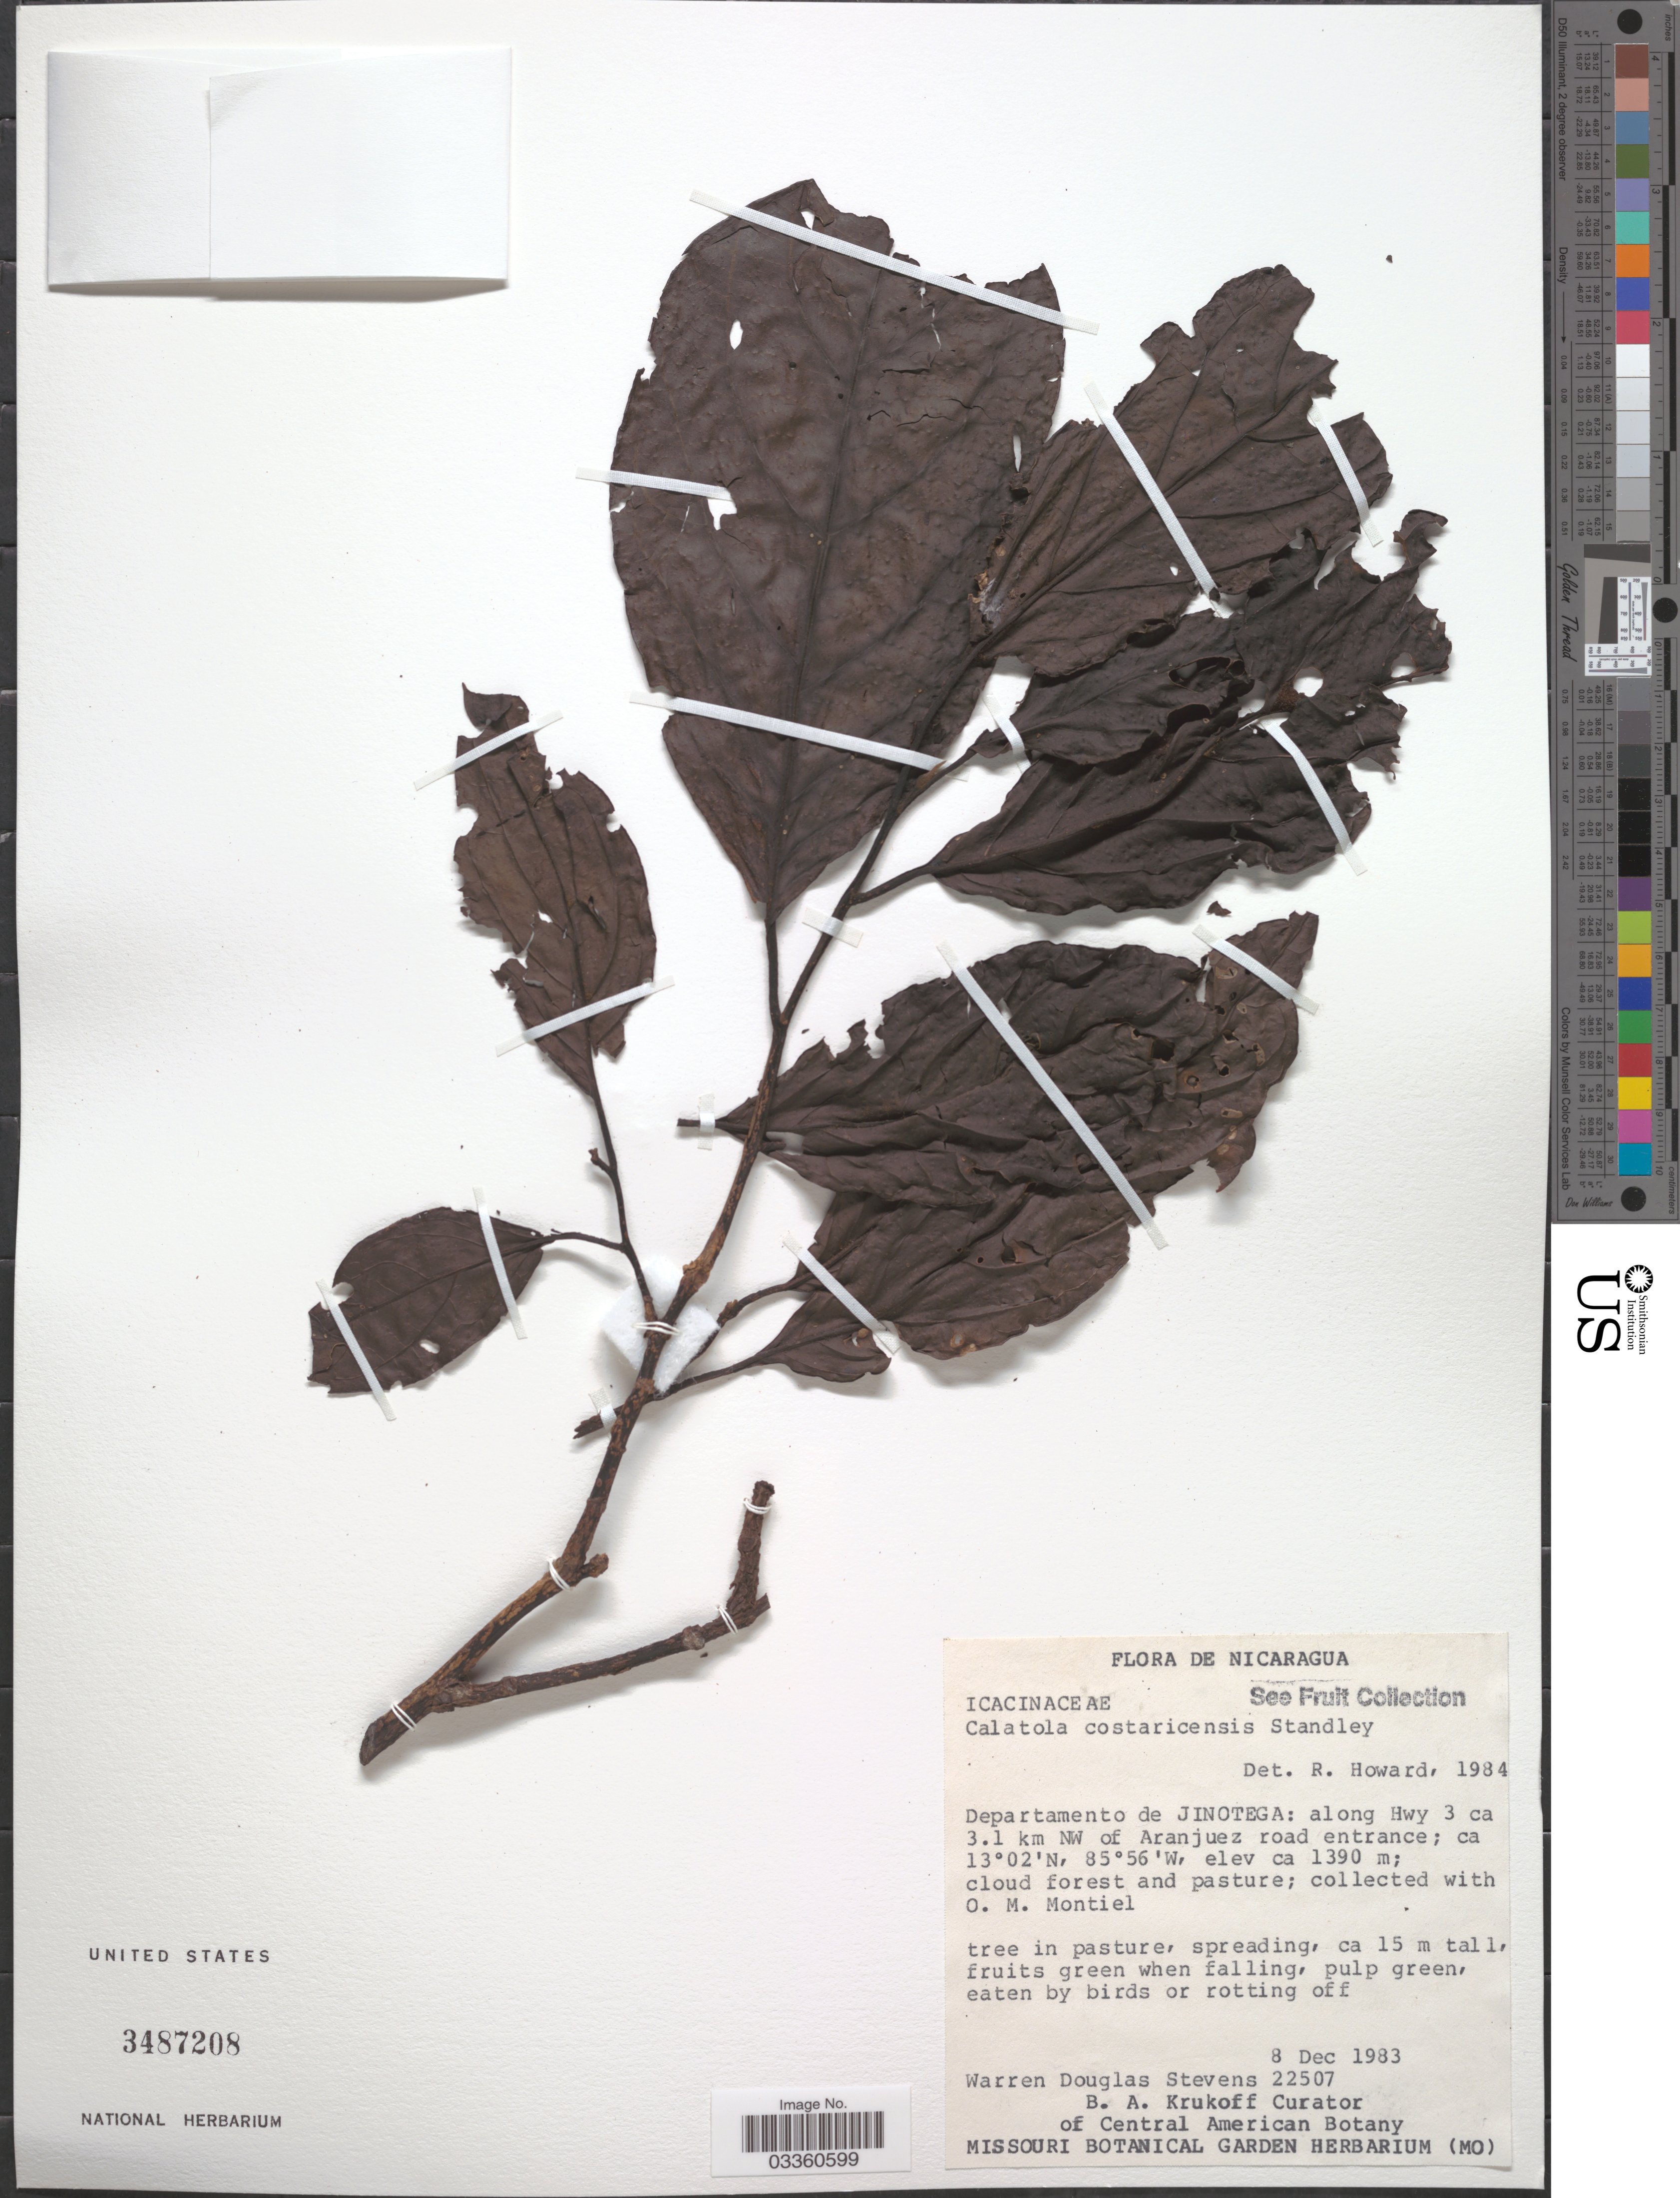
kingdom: Plantae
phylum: Tracheophyta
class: Magnoliopsida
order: Metteniusales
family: Metteniusaceae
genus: Calatola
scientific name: Calatola costaricensis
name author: Standl.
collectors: W. D. Stevens & O. Montiel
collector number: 22507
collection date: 1983-12-08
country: Nicaragua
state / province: Jinotega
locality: Departamento de Jinotega: along Hwy 3 ca 3.1 km NW of Aranjuez road entrance.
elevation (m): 1390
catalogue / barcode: US 3487208